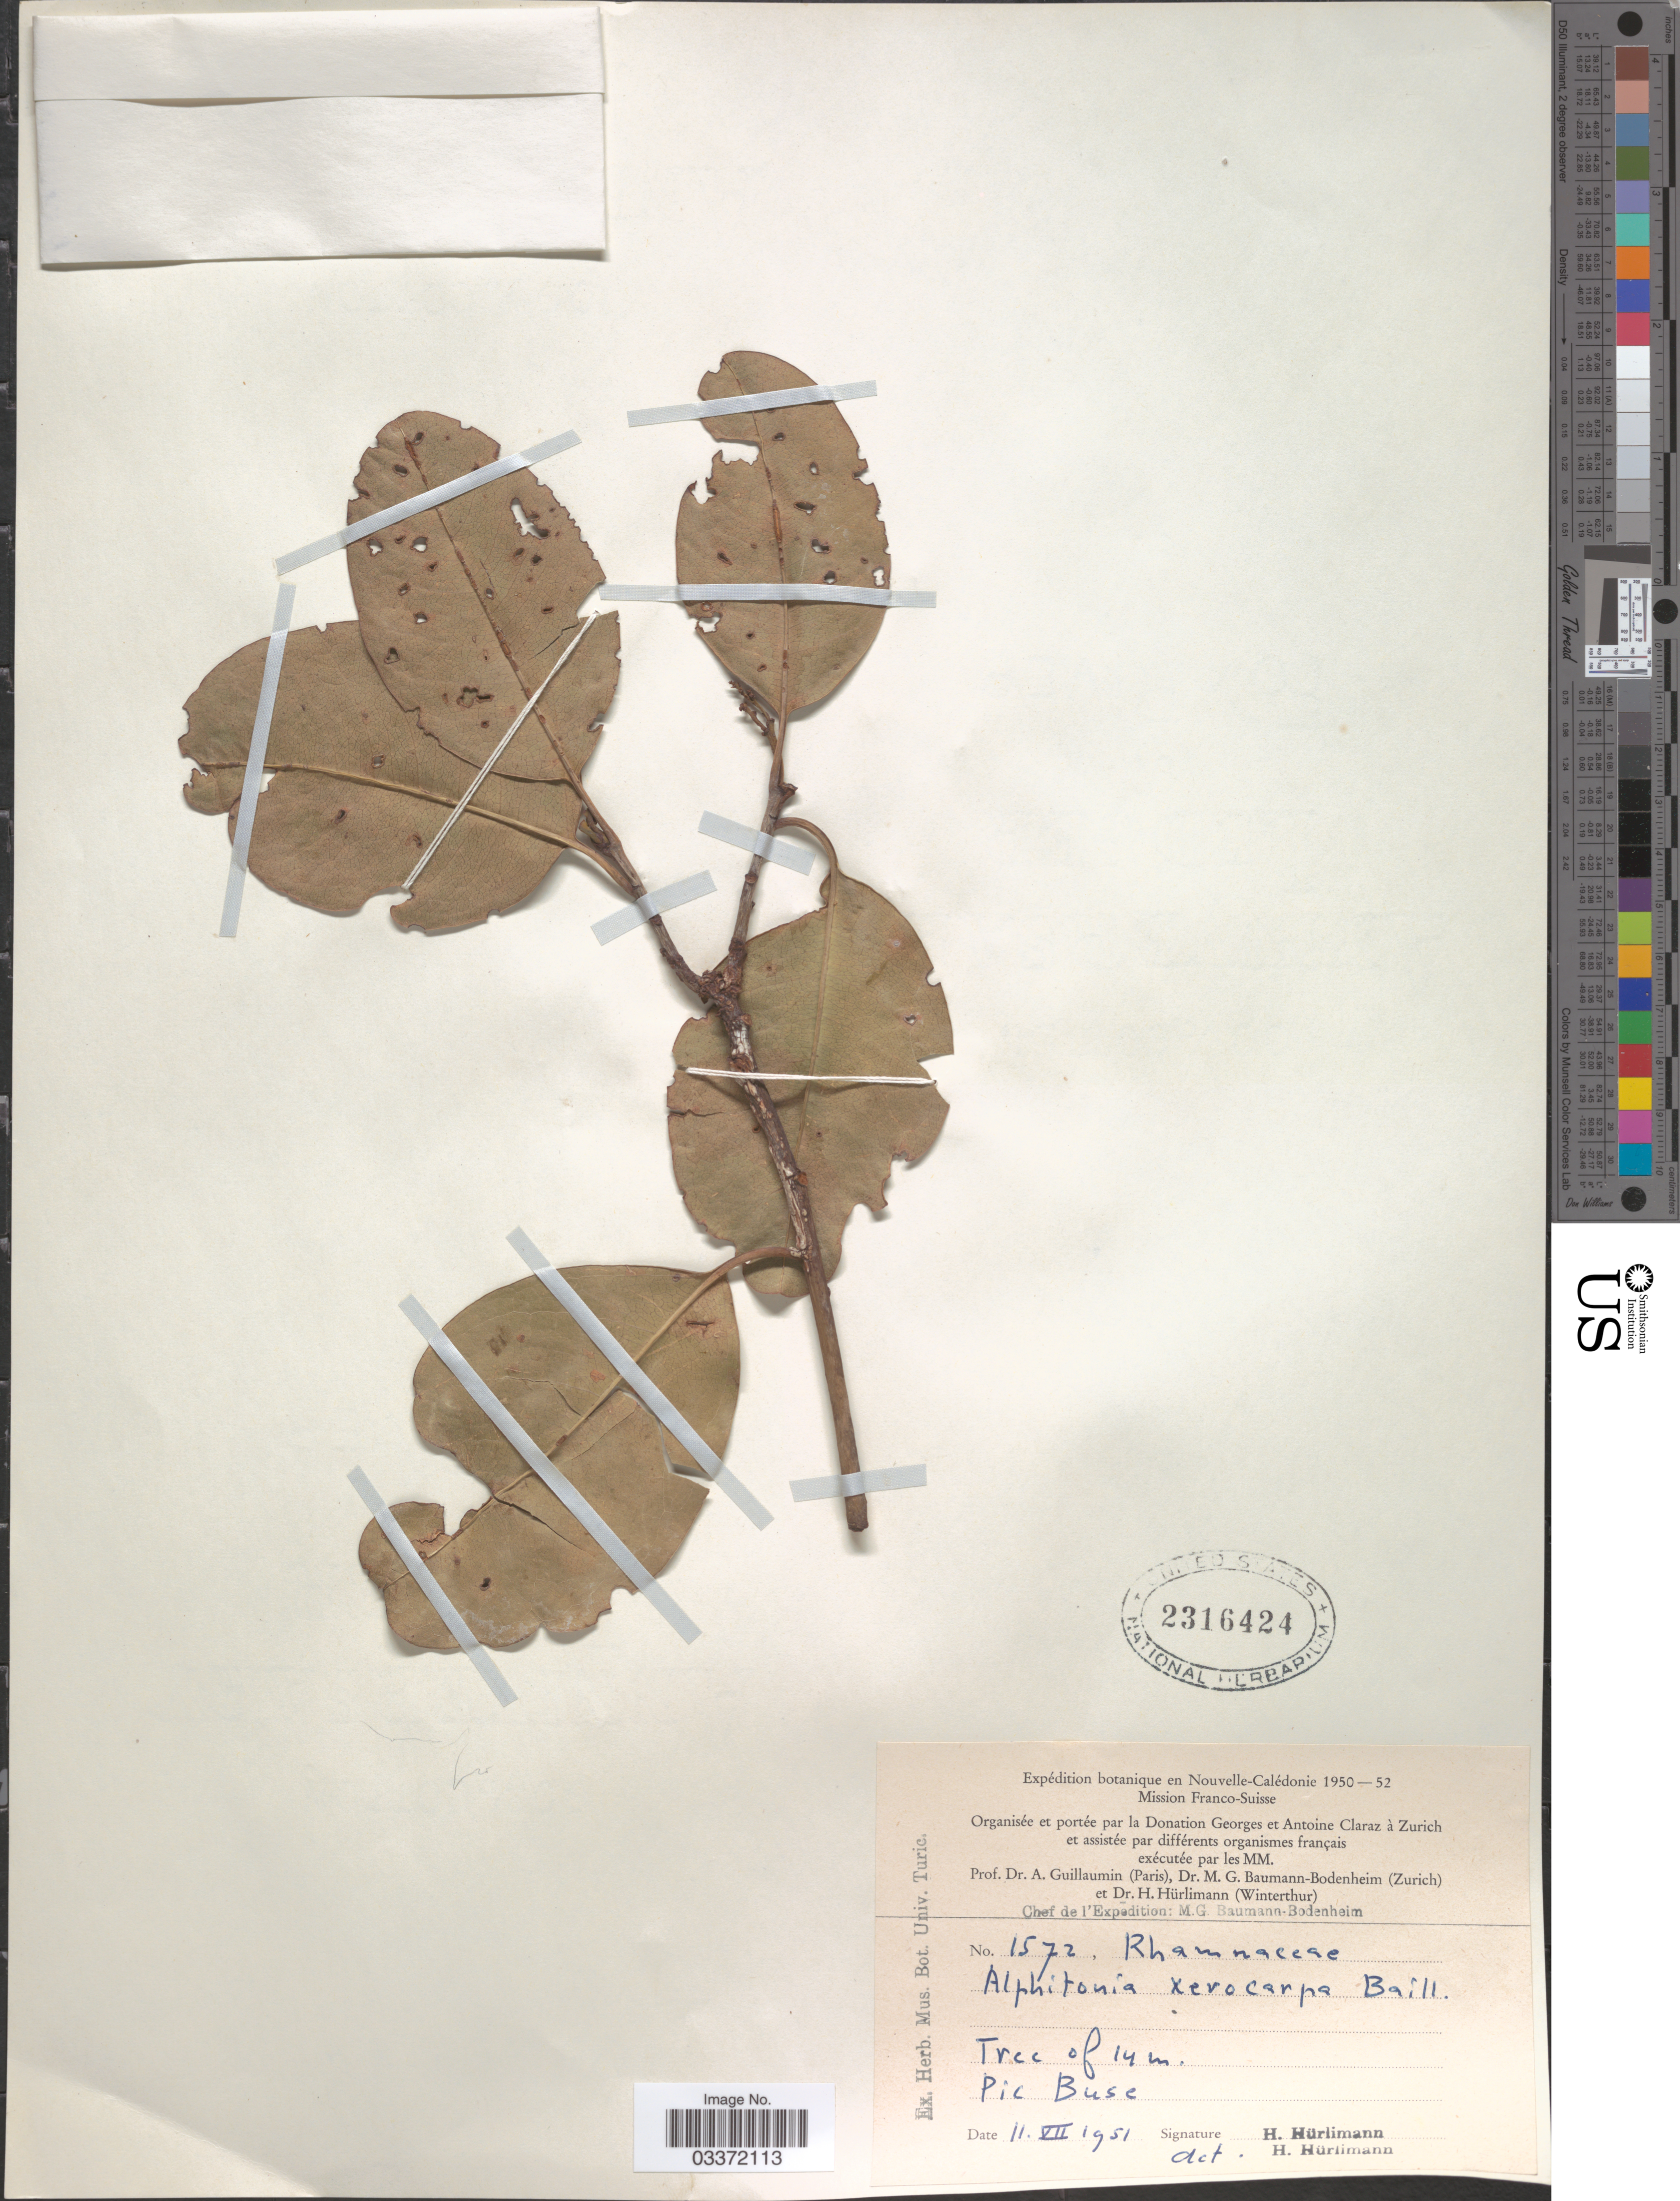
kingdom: Plantae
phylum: Tracheophyta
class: Magnoliopsida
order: Rosales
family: Rhamnaceae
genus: Jaffrea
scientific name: Jaffrea xerocarpa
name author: (Baill.) H.C. Hopkins & Pillon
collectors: H. Hürlimann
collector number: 1572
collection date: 1951-07-11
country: New Caledonia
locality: Pic Buse.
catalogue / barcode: US 2316424